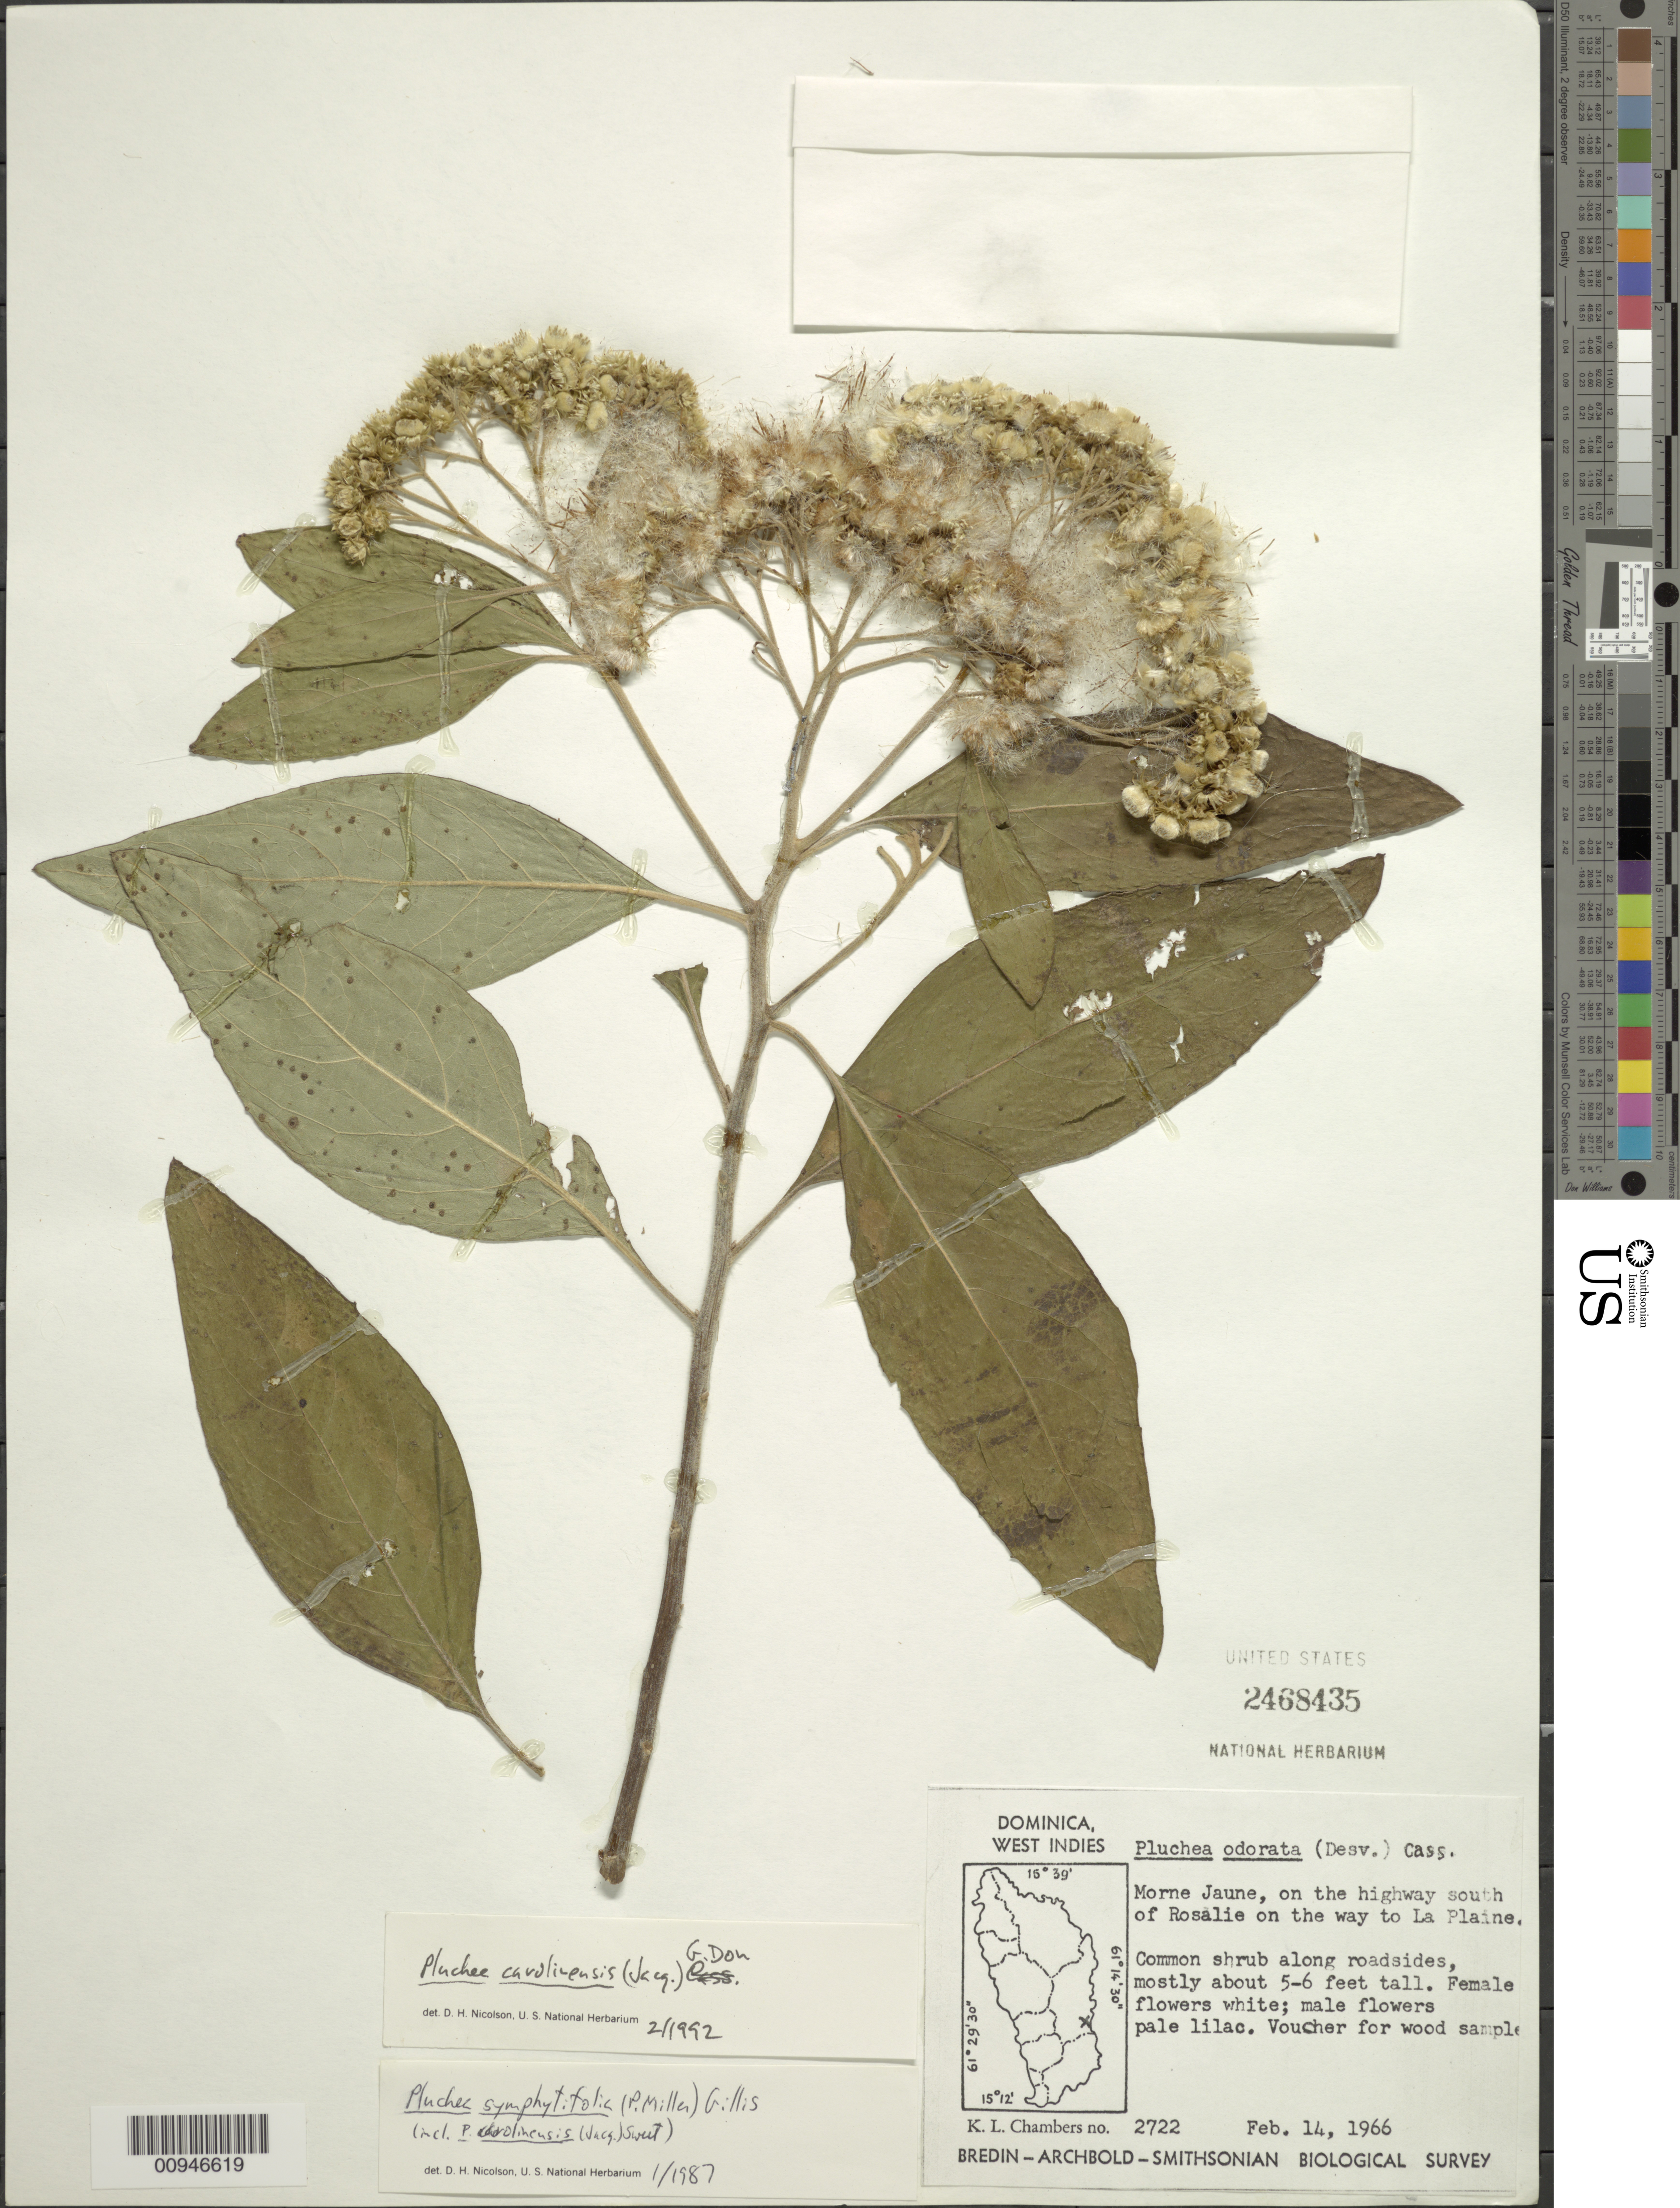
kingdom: Plantae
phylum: Tracheophyta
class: Magnoliopsida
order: Asterales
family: Asteraceae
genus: Pluchea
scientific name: Pluchea carolinensis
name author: (Jacq.) D. Don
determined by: Nicolson, Dan H.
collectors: K. L. Chambers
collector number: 2722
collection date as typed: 14 Feb 1966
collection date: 1966-02-14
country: Dominica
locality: Morne Jaune, on the highway S of Rosalie on the way to La Plaine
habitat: Along roadsides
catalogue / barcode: US 2468435